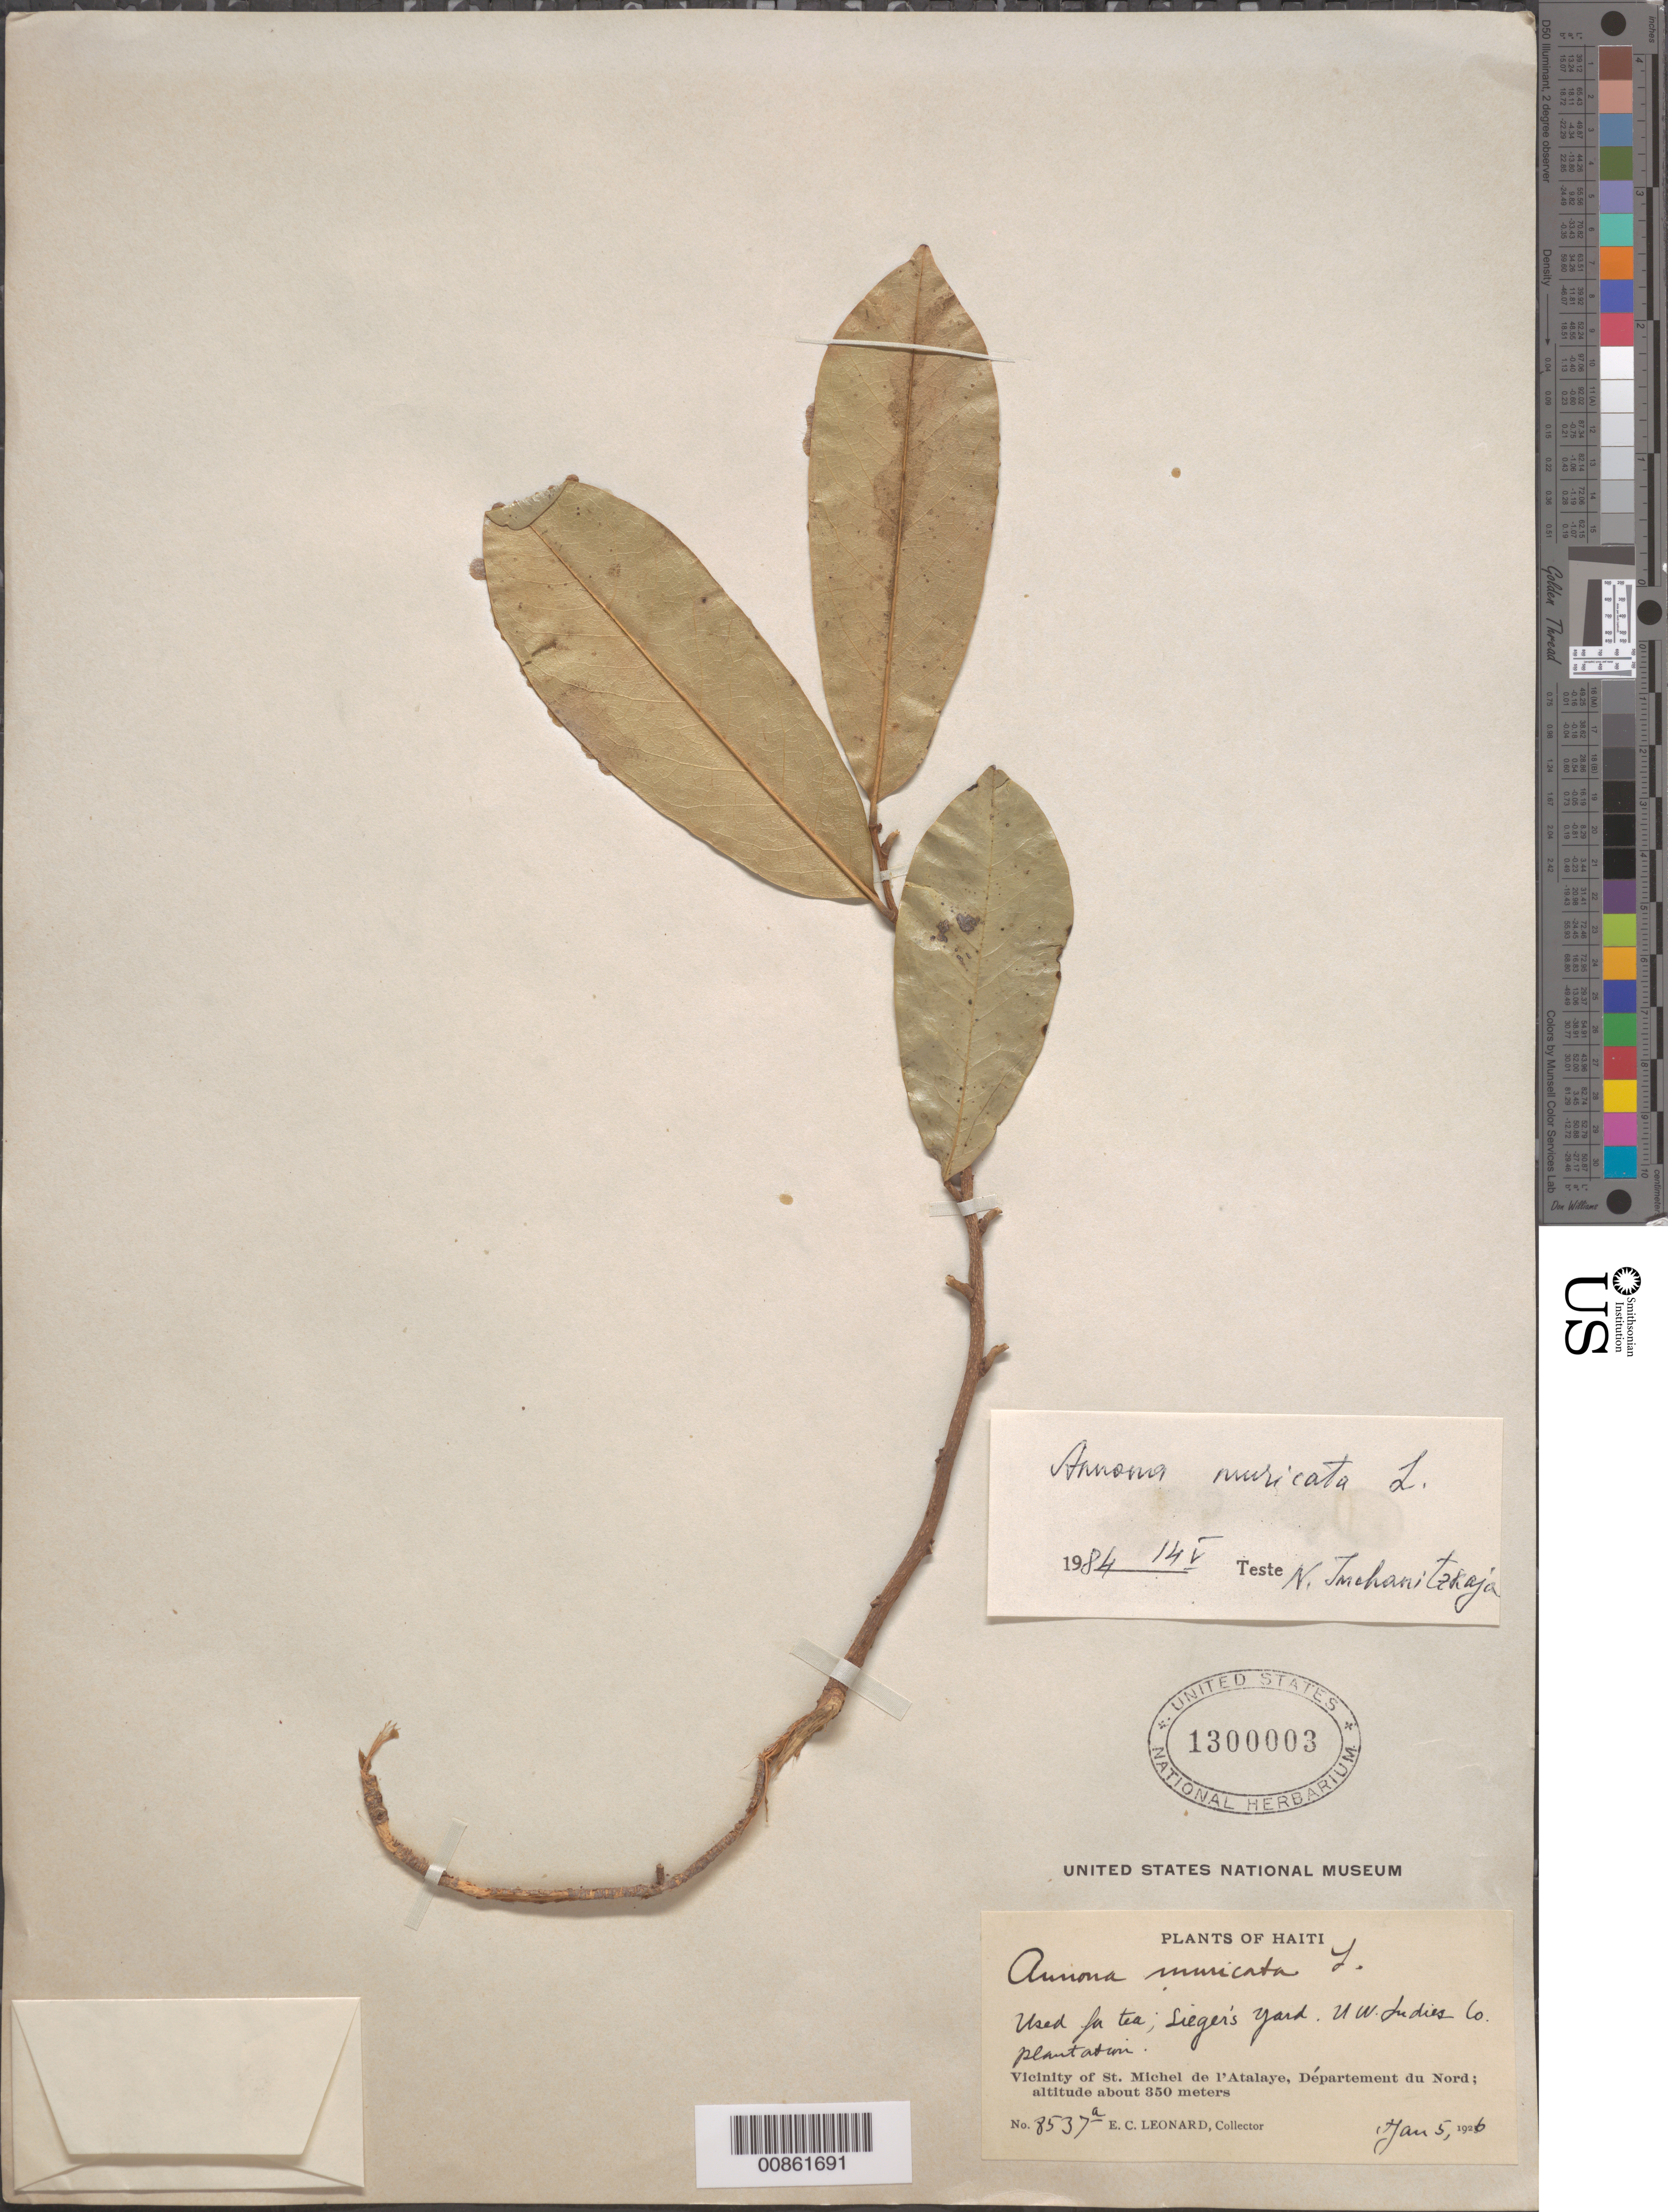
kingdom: Plantae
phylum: Tracheophyta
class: Magnoliopsida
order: Magnoliales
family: Annonaceae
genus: Annona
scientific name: Annona muricata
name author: L.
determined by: Imchanitzkaja, N.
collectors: E. C. Leonard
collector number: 8537a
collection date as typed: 05 Jan 1926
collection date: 1926-01-05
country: Haiti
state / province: Nord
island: Hispaniola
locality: Vicinity of St. Michel de l'Atalaye, Sieger's yard. U. W. Indies Co. Plantation.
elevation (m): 350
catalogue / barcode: US 1300003